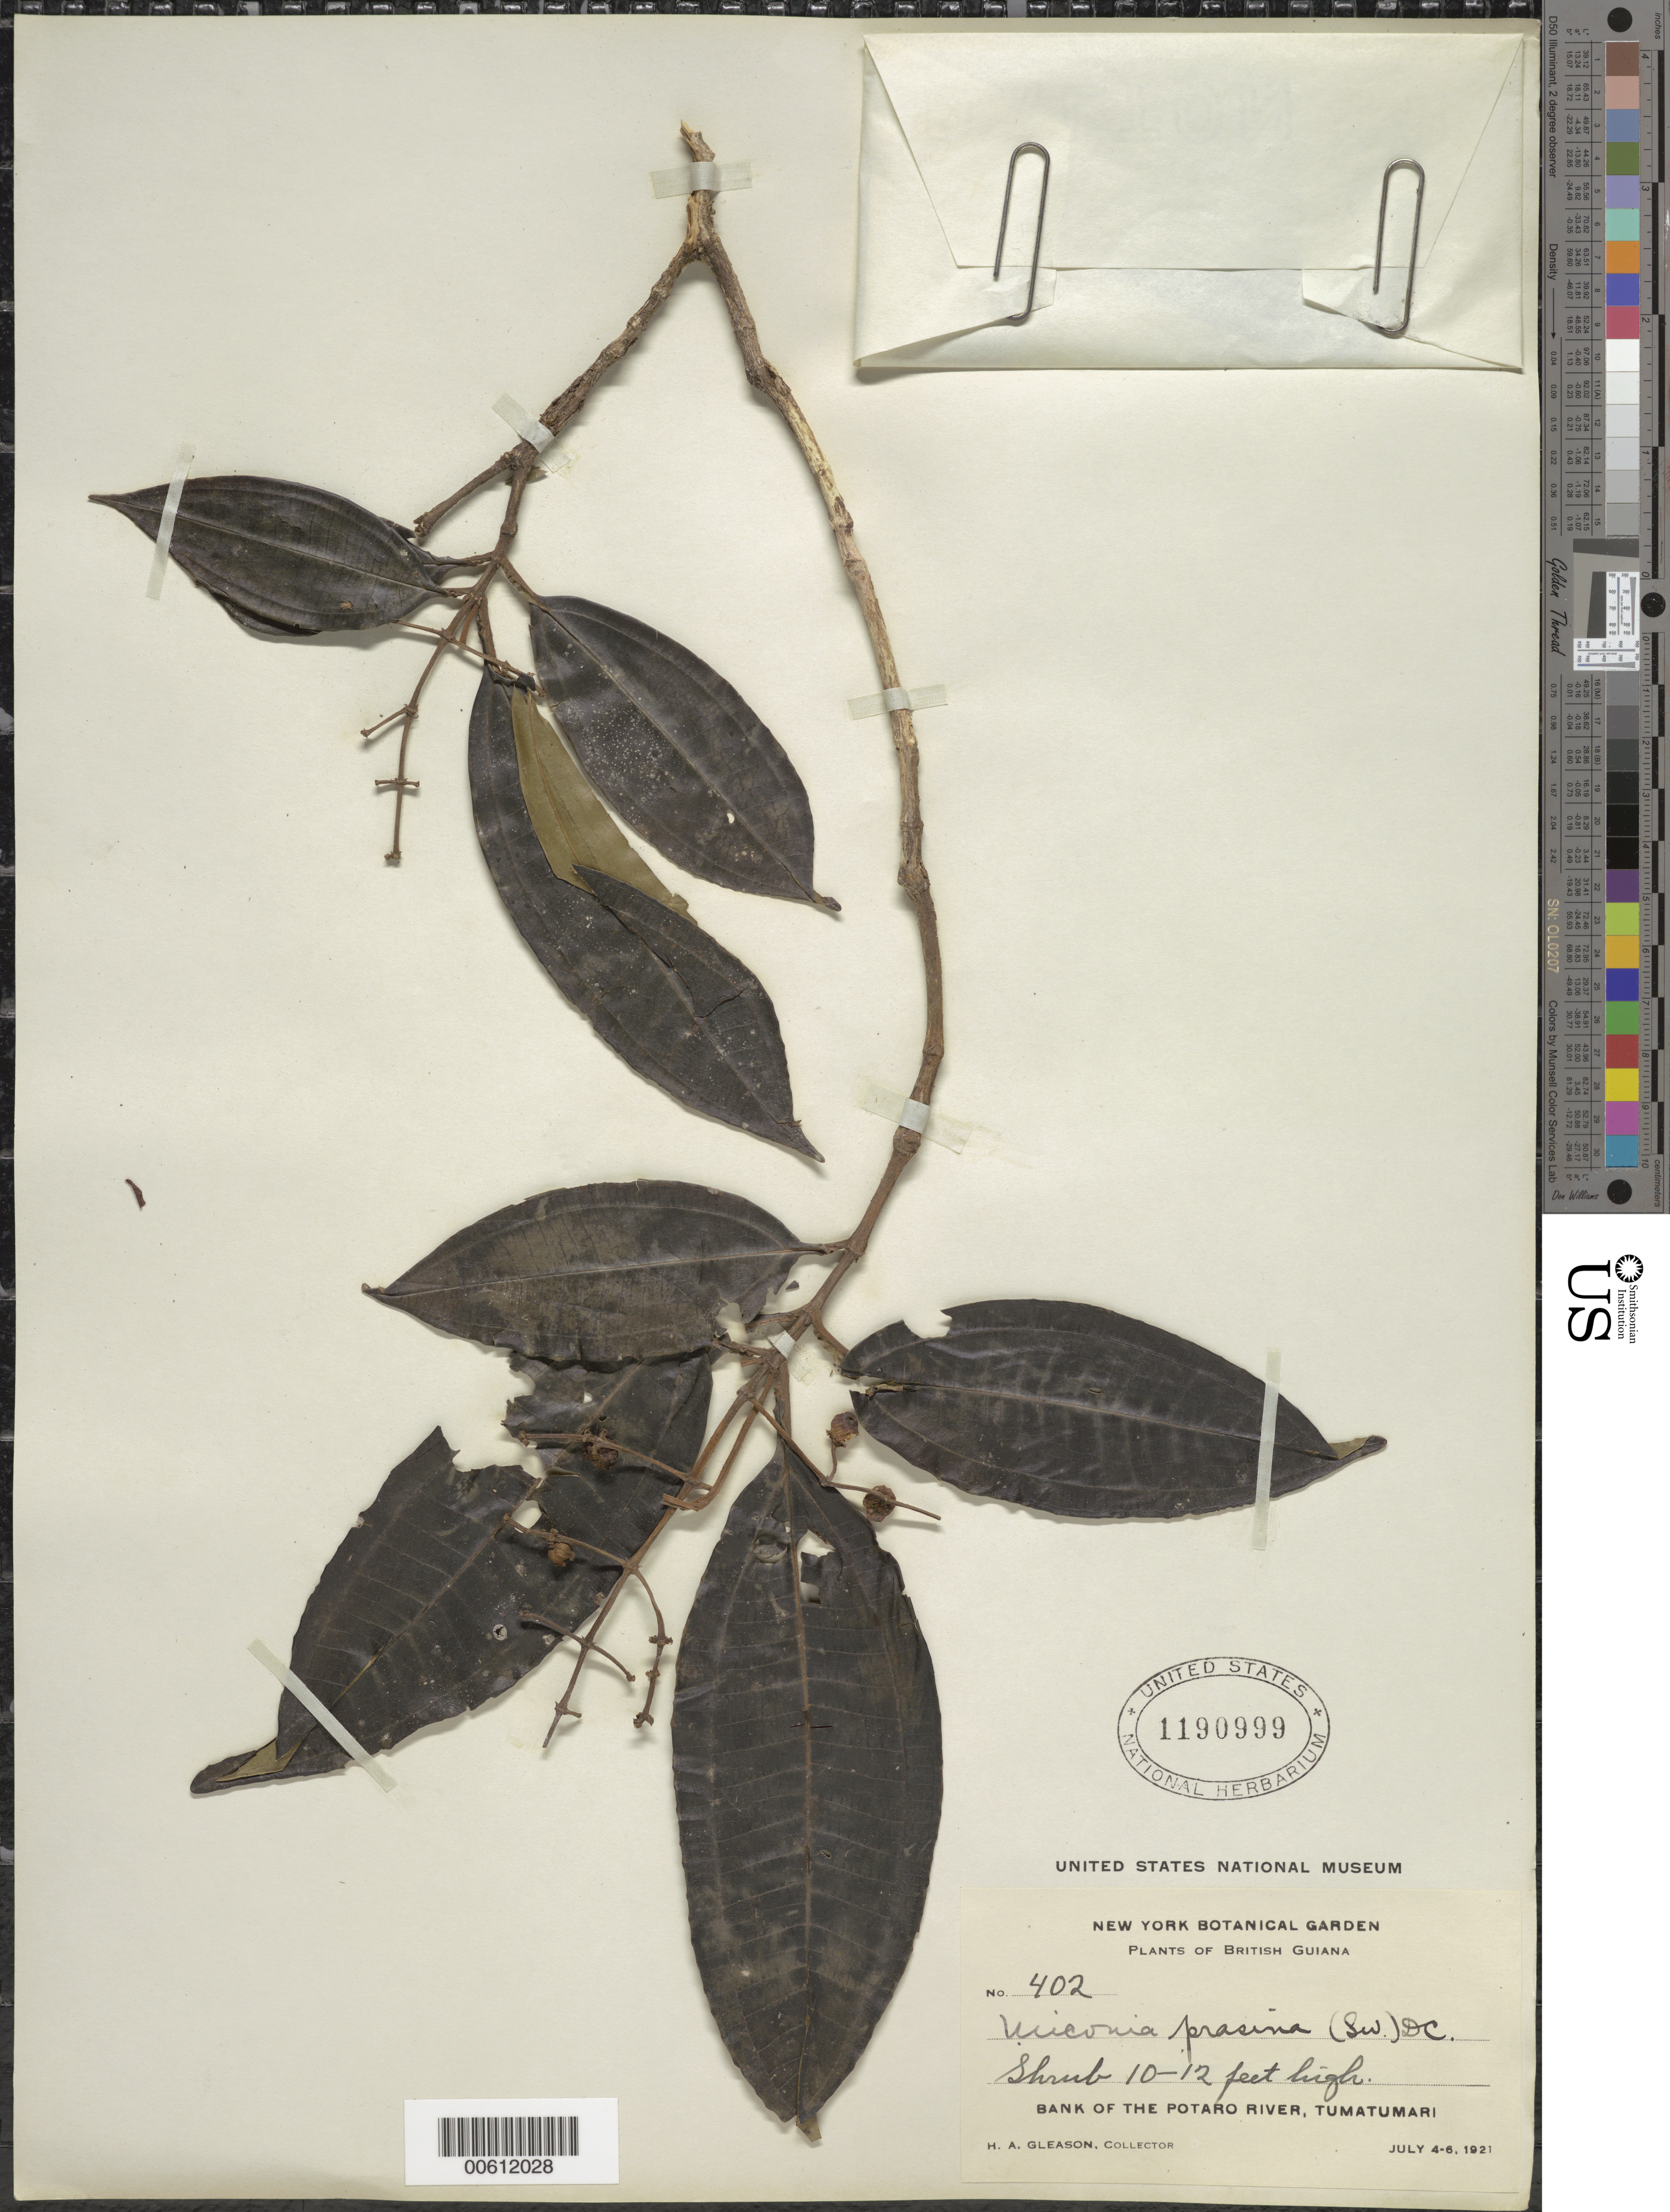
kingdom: Plantae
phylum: Tracheophyta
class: Magnoliopsida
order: Myrtales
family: Melastomataceae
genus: Miconia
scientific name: Miconia prasina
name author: (Sw.) DC.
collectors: H. A. Gleason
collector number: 402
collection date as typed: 4-Jul-21 to 6-Jul-21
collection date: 1921-07-04/1921-07-06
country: Guyana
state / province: Potaro-Siparuni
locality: Tumatumari Village, Potaro R.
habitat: Riverbank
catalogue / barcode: US 1190999